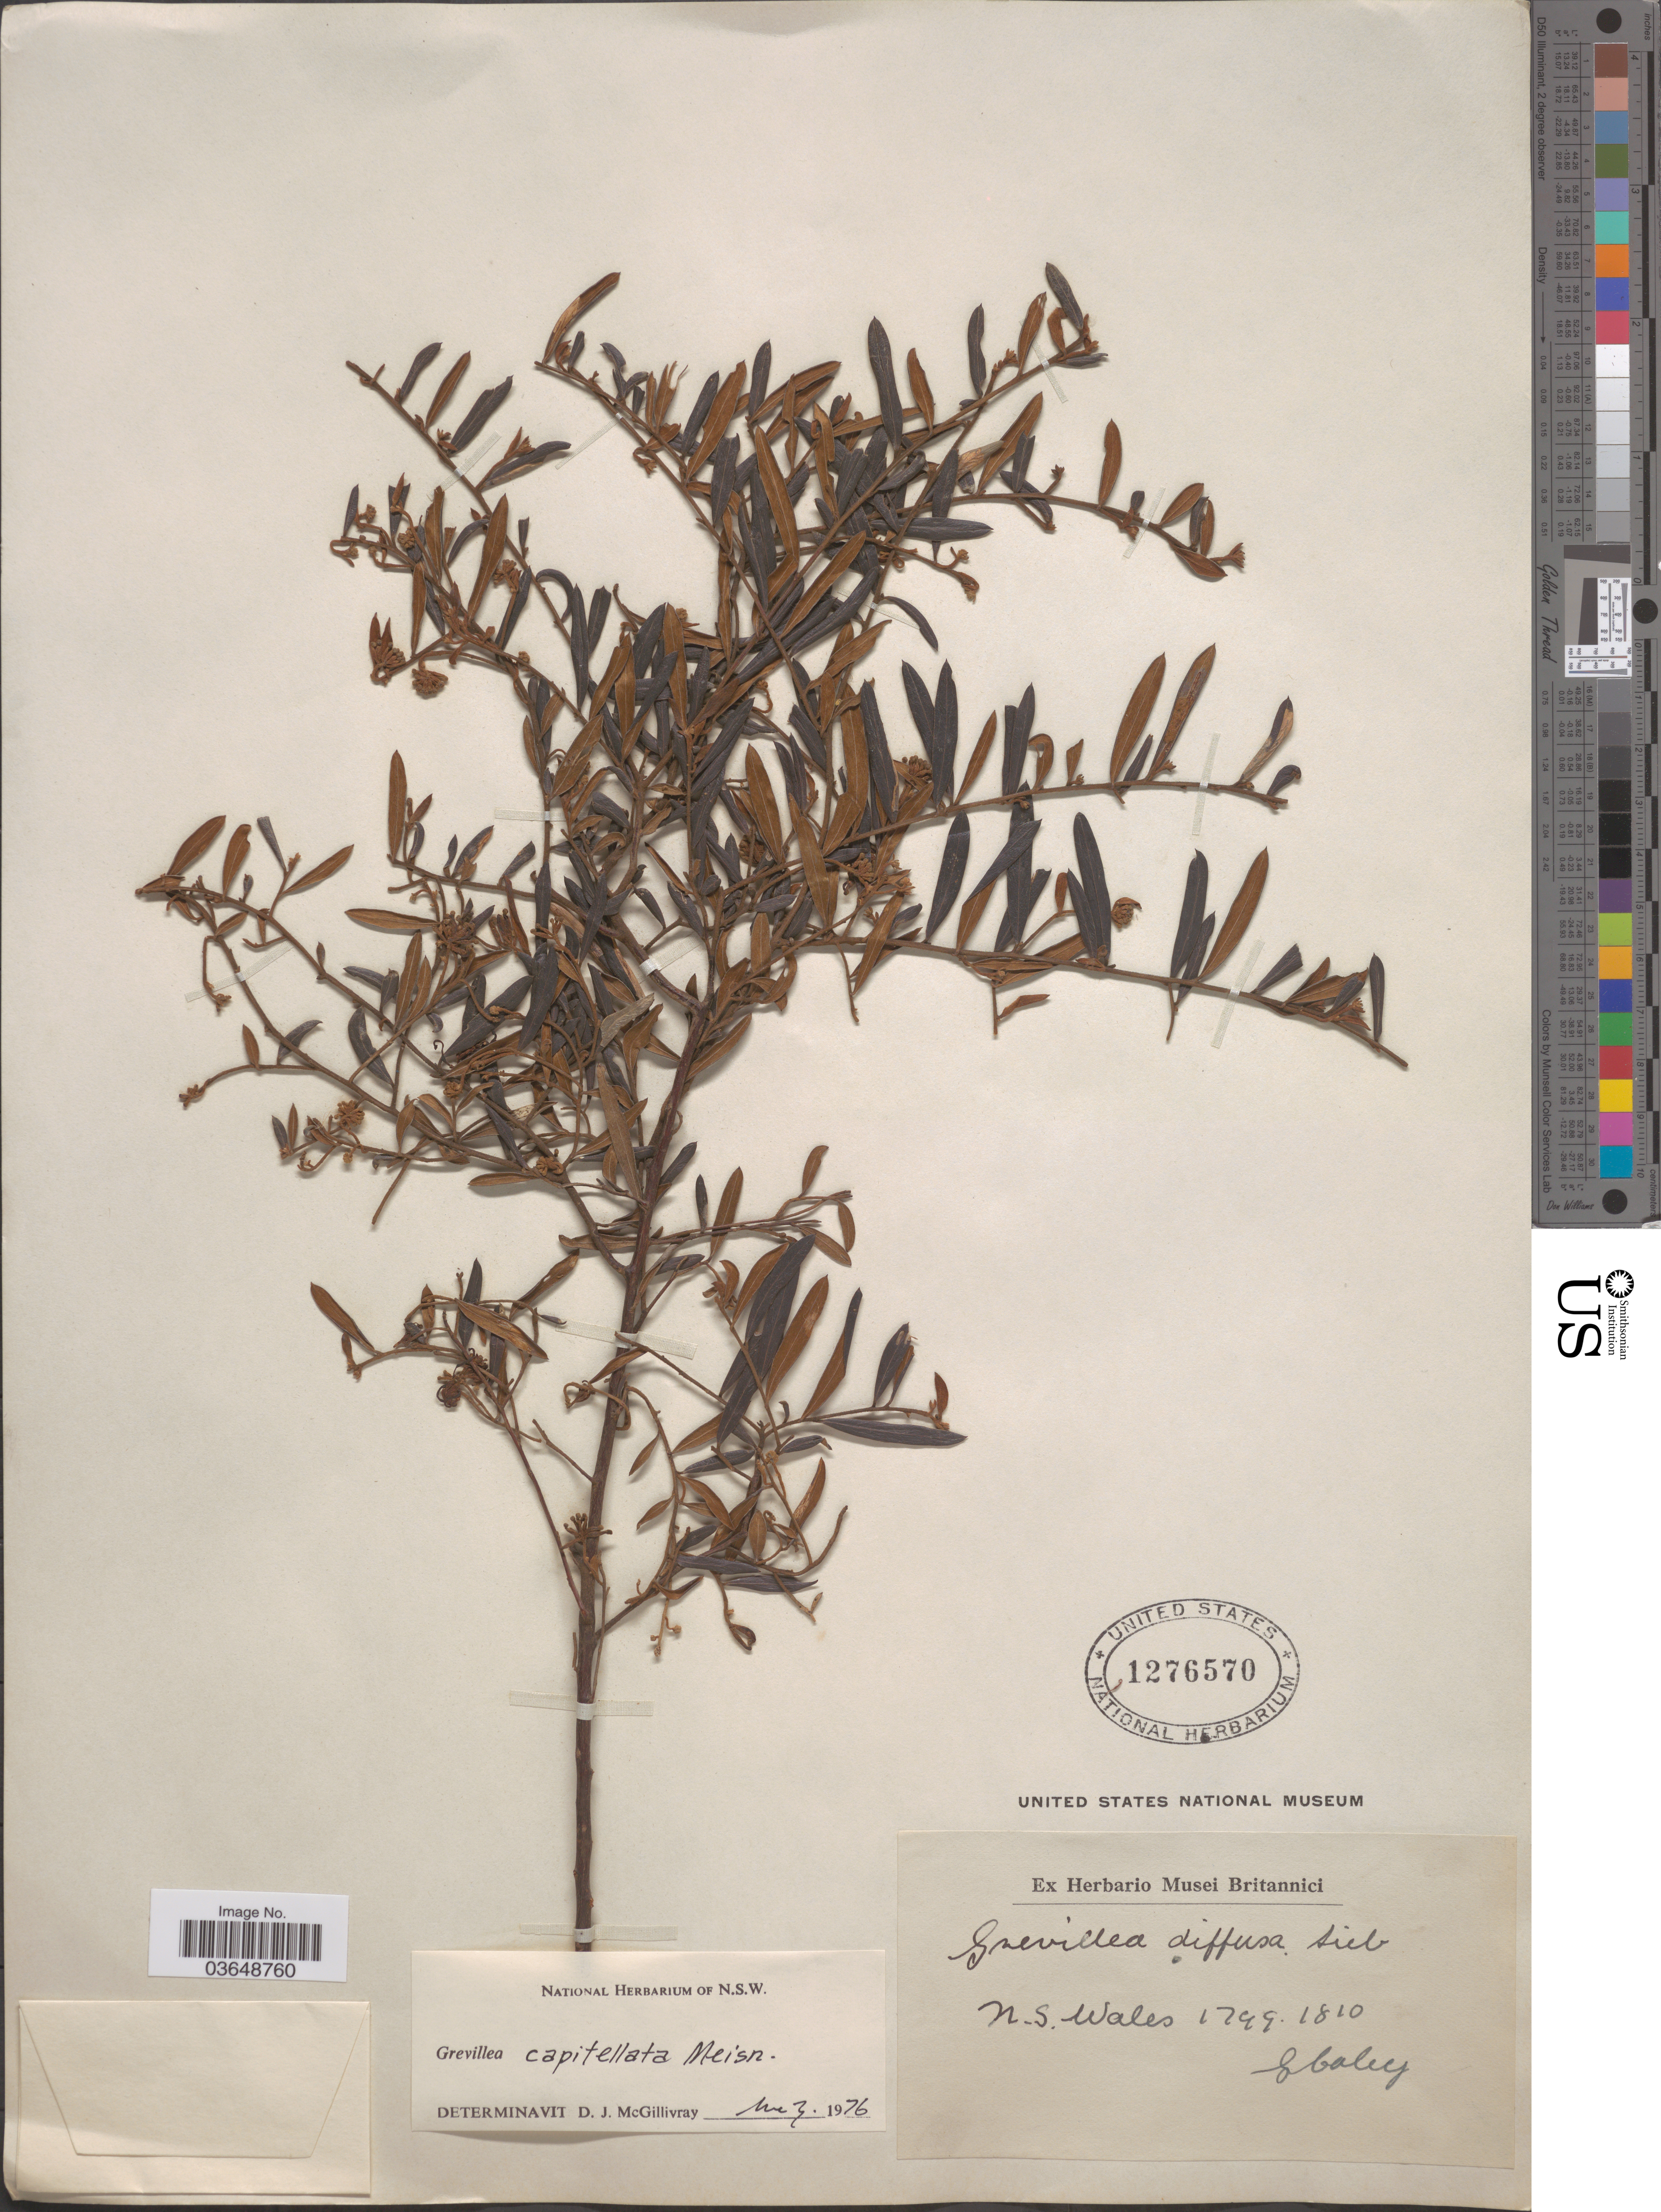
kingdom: Plantae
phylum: Tracheophyta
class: Magnoliopsida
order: Proteales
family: Proteaceae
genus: Grevillea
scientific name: Grevillea capitellata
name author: Meisn.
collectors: G. Caley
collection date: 1799/1810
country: Australia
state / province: New South Wales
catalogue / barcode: US 1276570